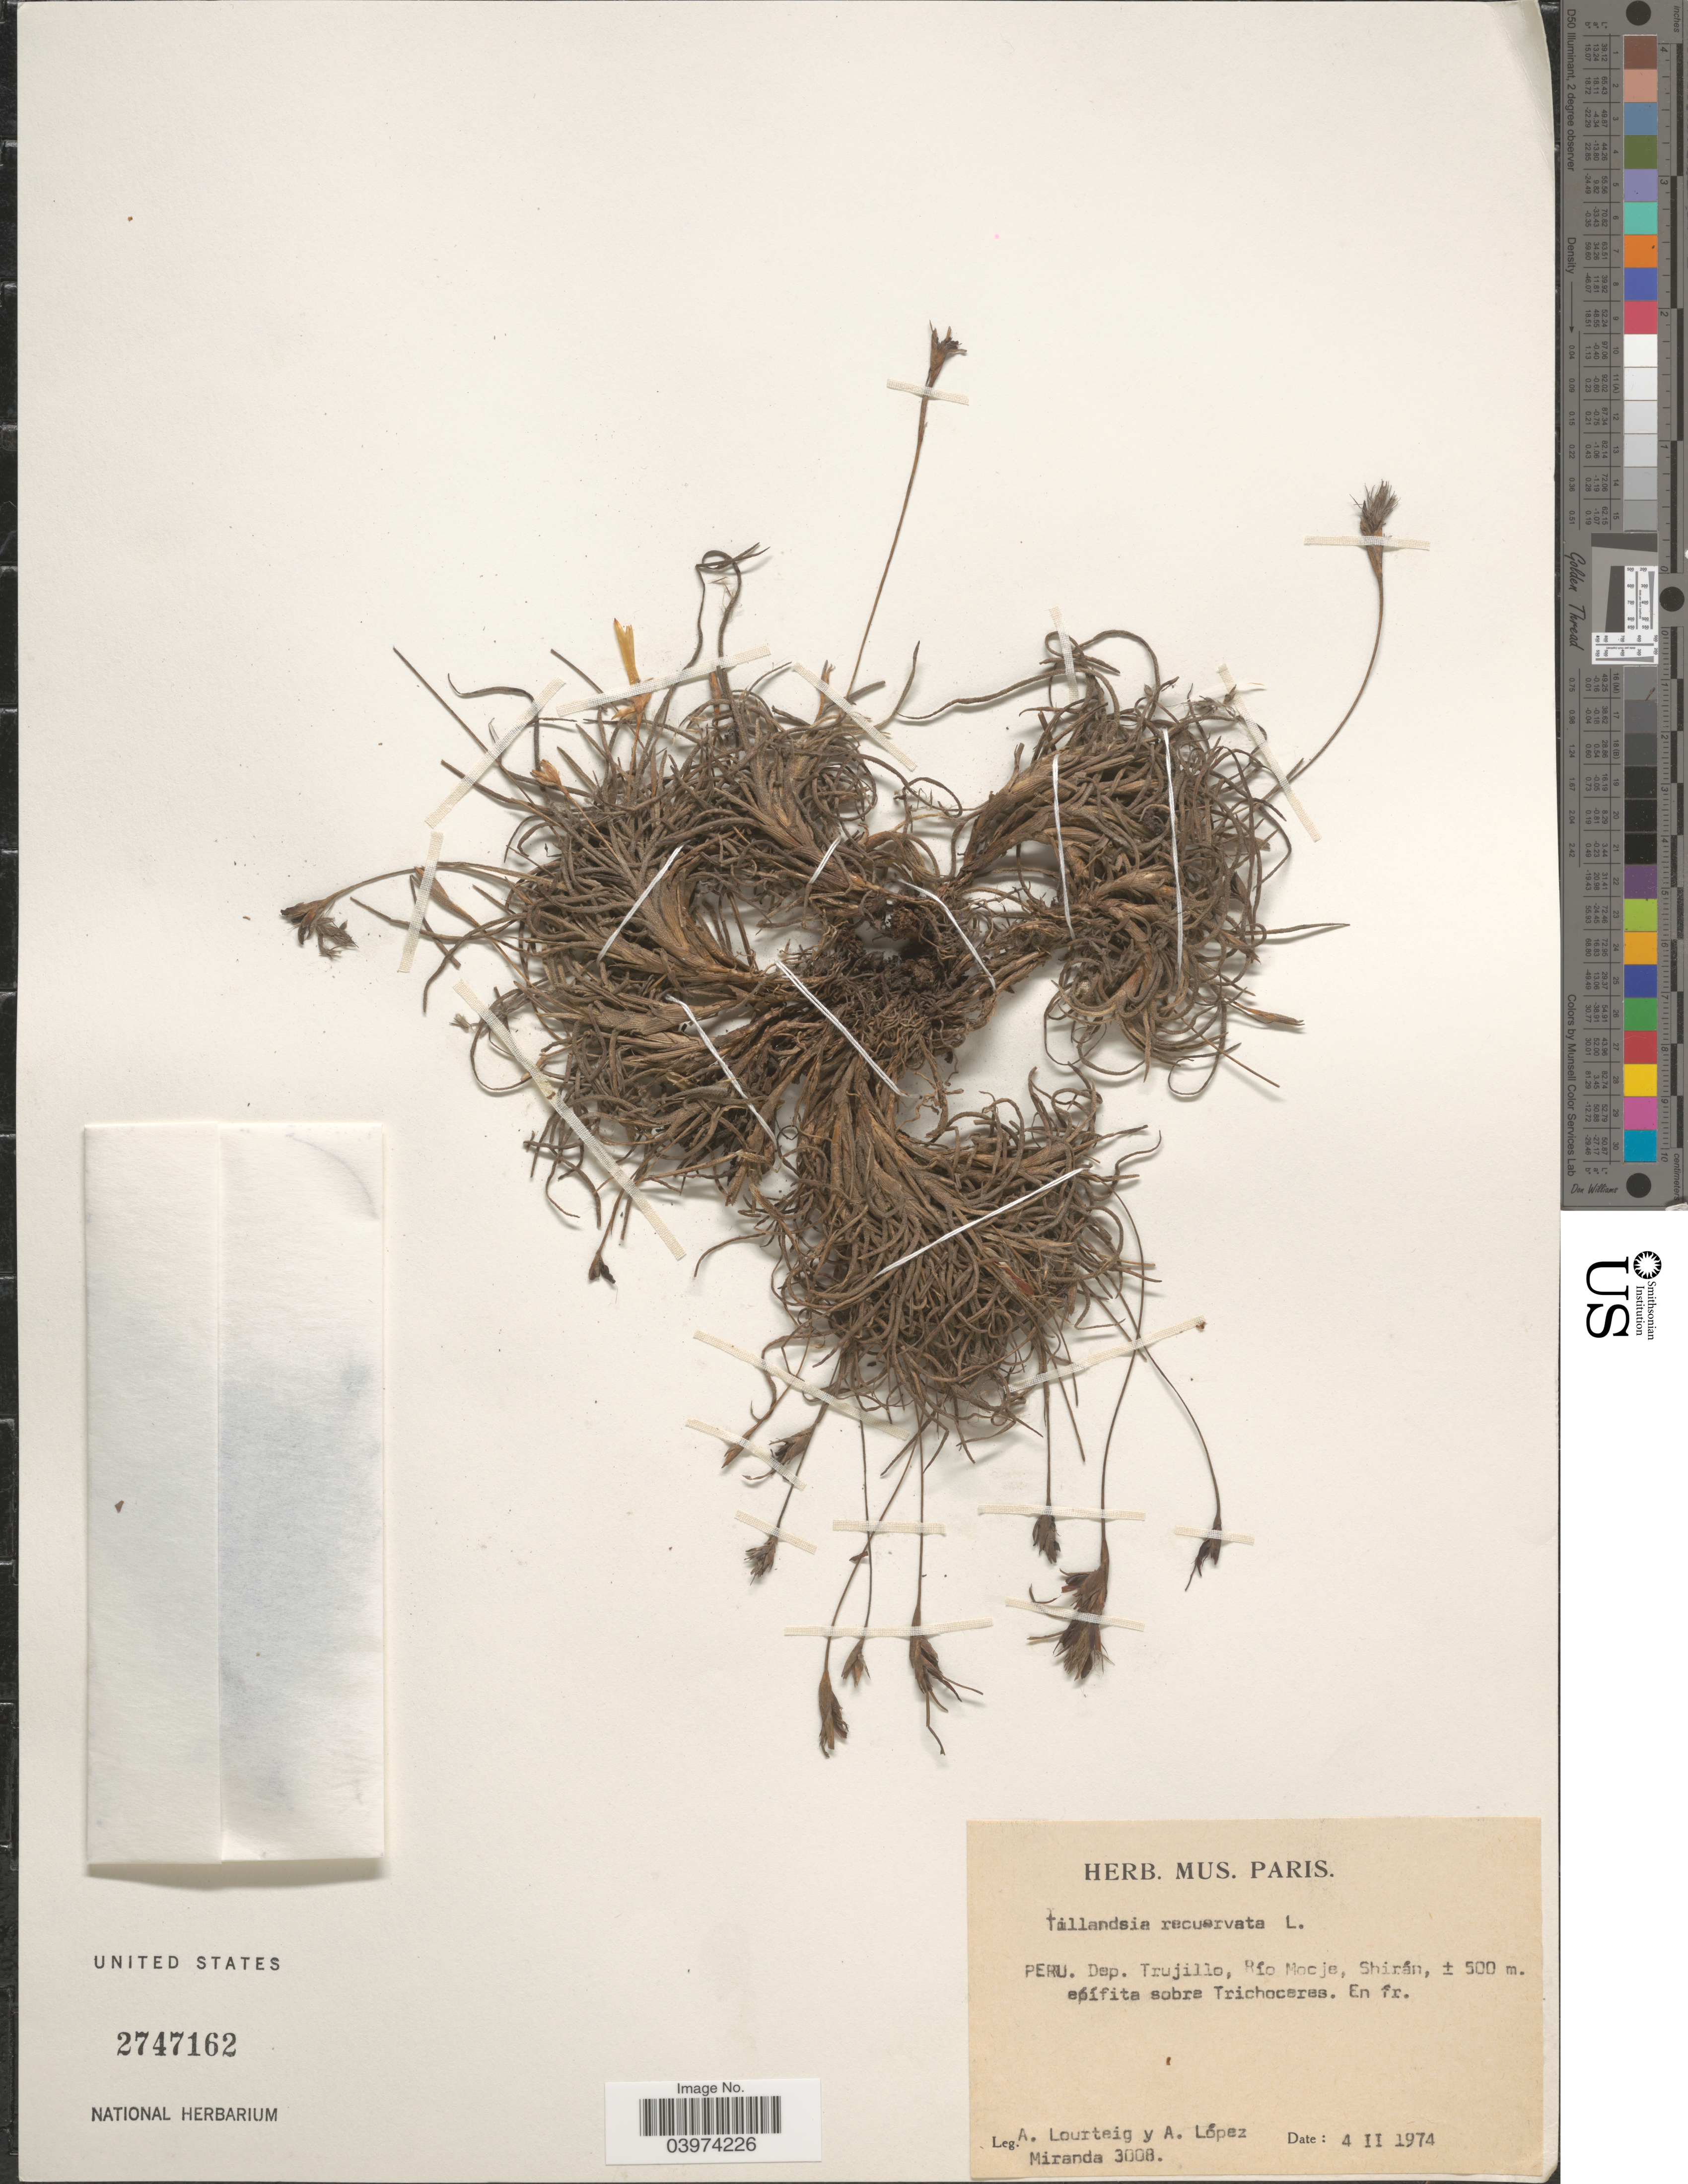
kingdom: Plantae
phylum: Tracheophyta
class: Liliopsida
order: Poales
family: Bromeliaceae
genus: Tillandsia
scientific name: Tillandsia recurvata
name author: L.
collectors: A. Lourteig & A. López M.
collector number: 3008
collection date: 1974-02-04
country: Peru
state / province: La Libertad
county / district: Trujillo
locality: Dep. Trujillo, Río Mocje, Shirán.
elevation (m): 500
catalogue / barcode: US 2747162